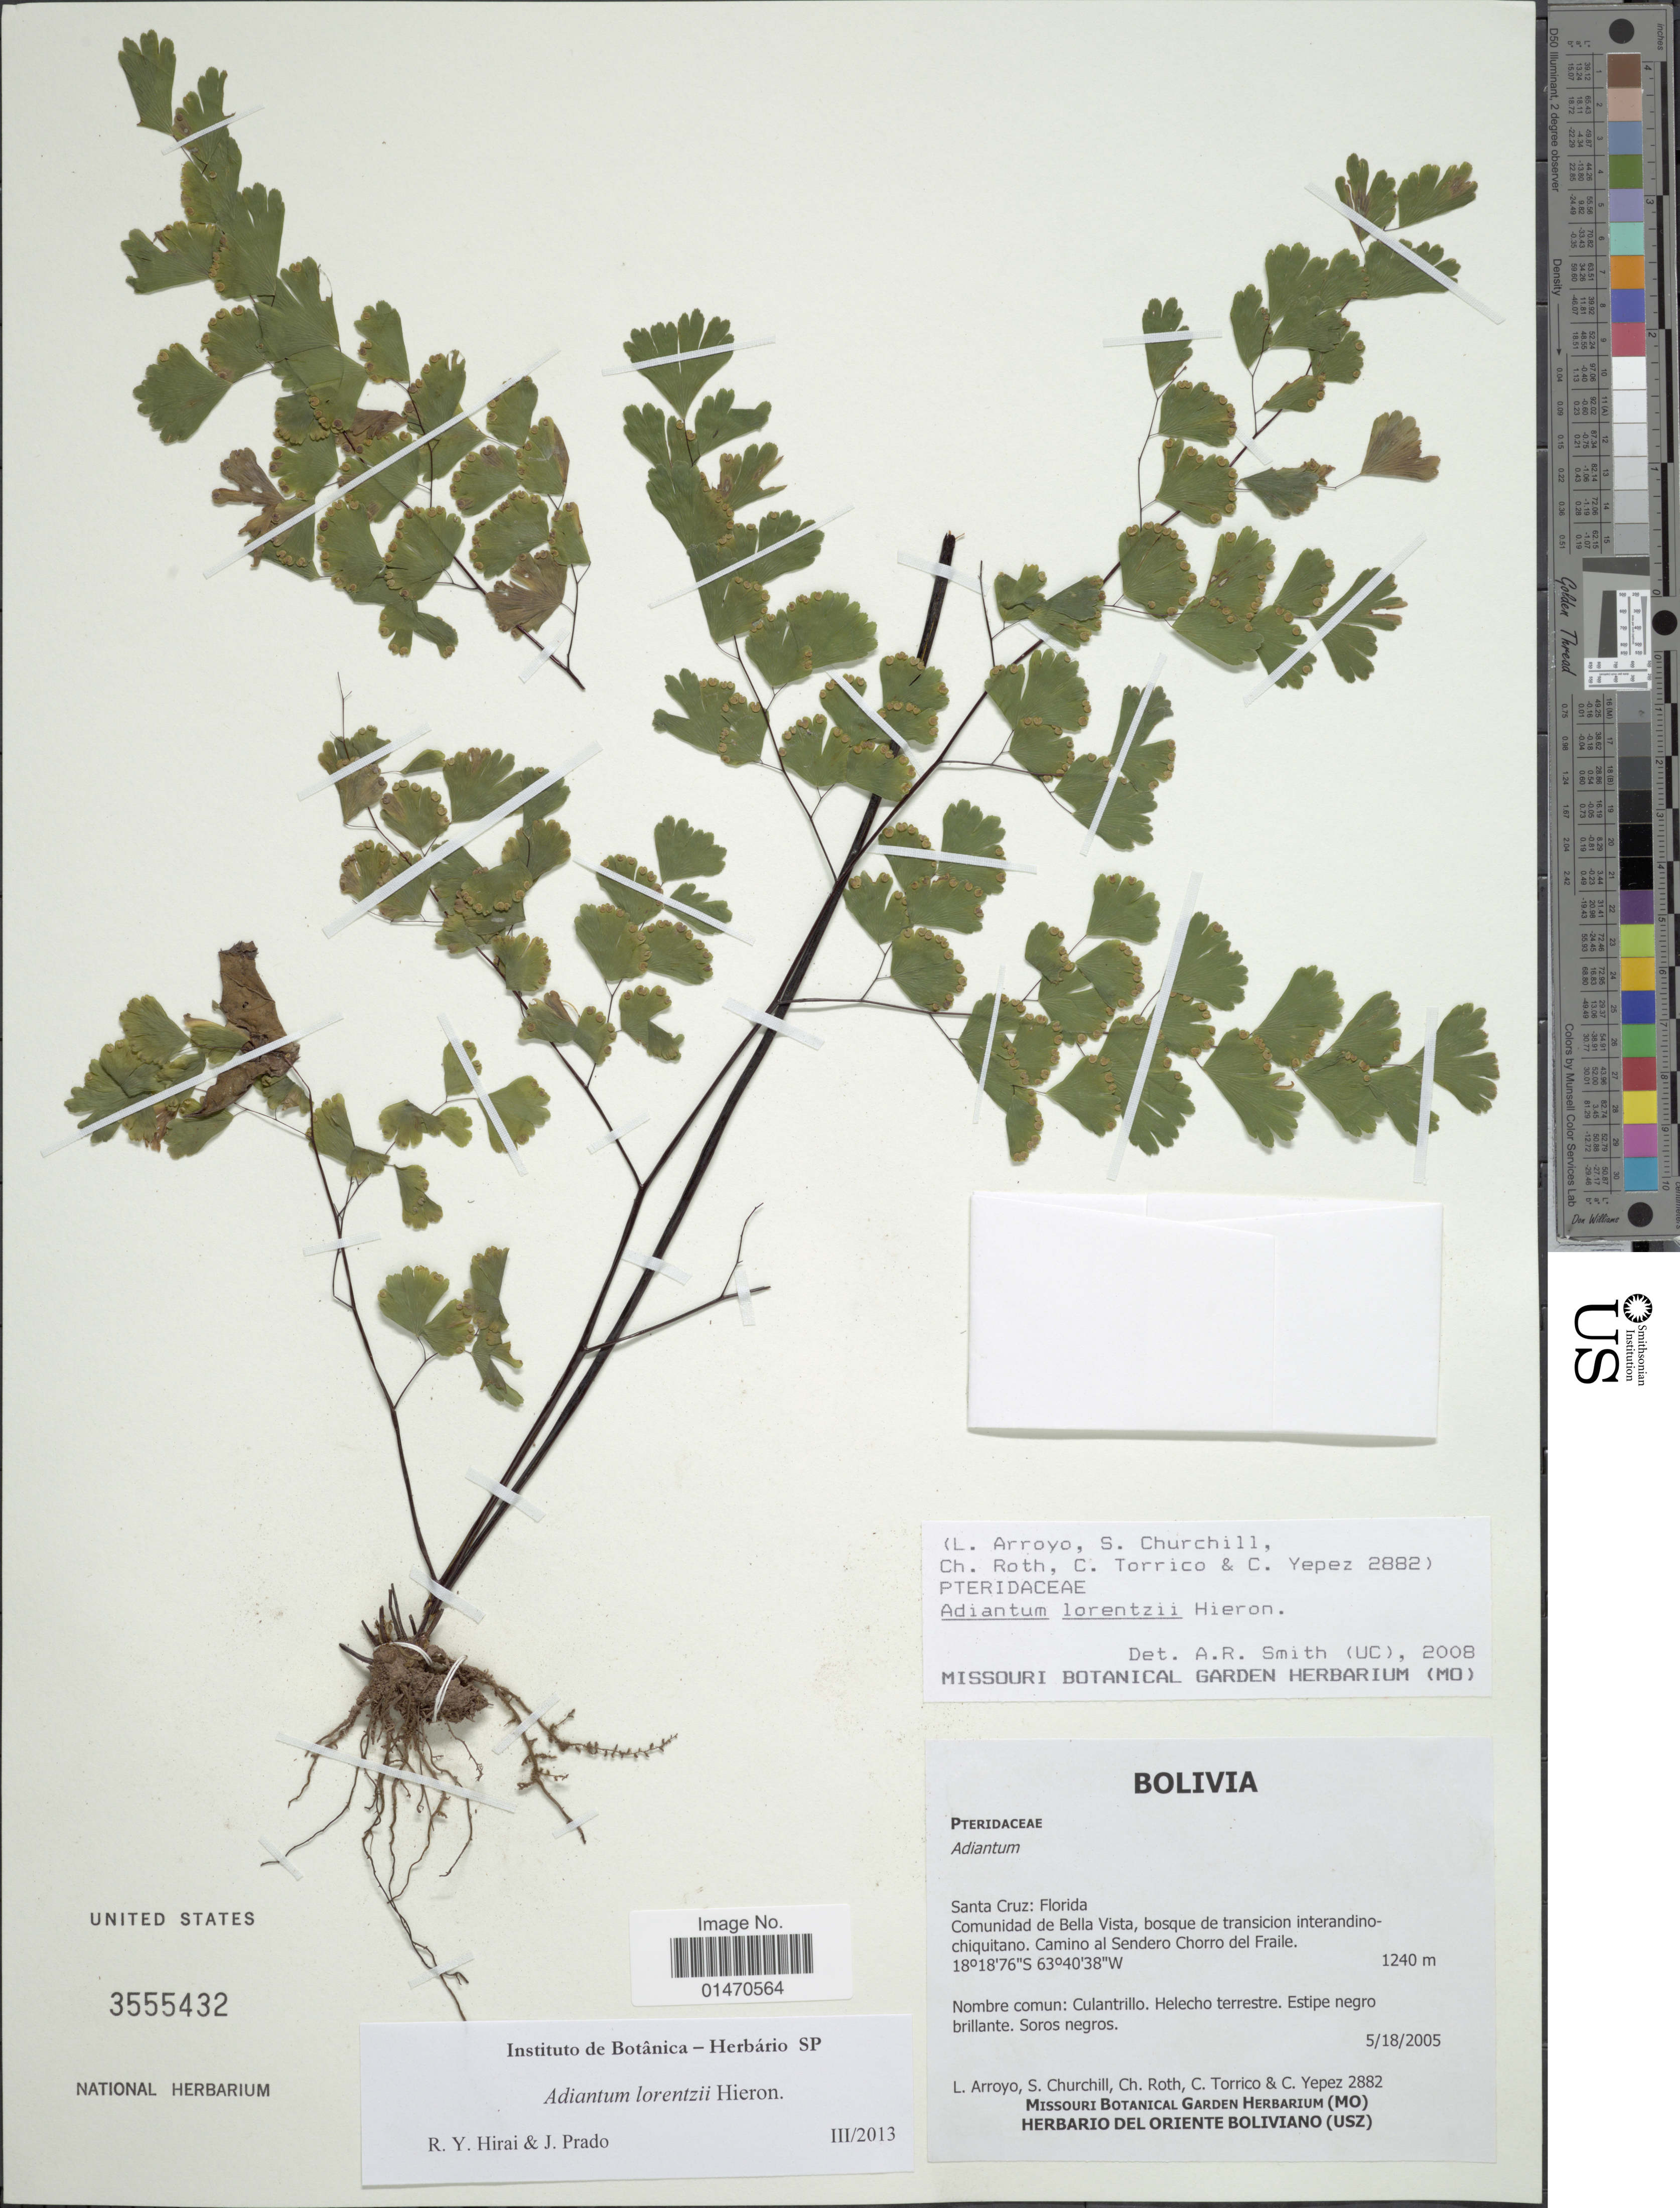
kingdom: Plantae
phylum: Tracheophyta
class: Polypodiopsida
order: Polypodiales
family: Pteridaceae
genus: Adiantum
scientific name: Adiantum lorentzii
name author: Hieron.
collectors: L. Arroyo, S. Churchill, C. Roth, C. Torrico & P. Yépez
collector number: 2882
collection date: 2005-05-18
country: Bolivia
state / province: Santa Cruz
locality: Santa Cruz: Florida, Comunidad de Bella Vista, bosque de transicion interandino Chiquitano, camino al Sendero Chorro del Fraile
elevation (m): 1240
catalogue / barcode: US 3555432